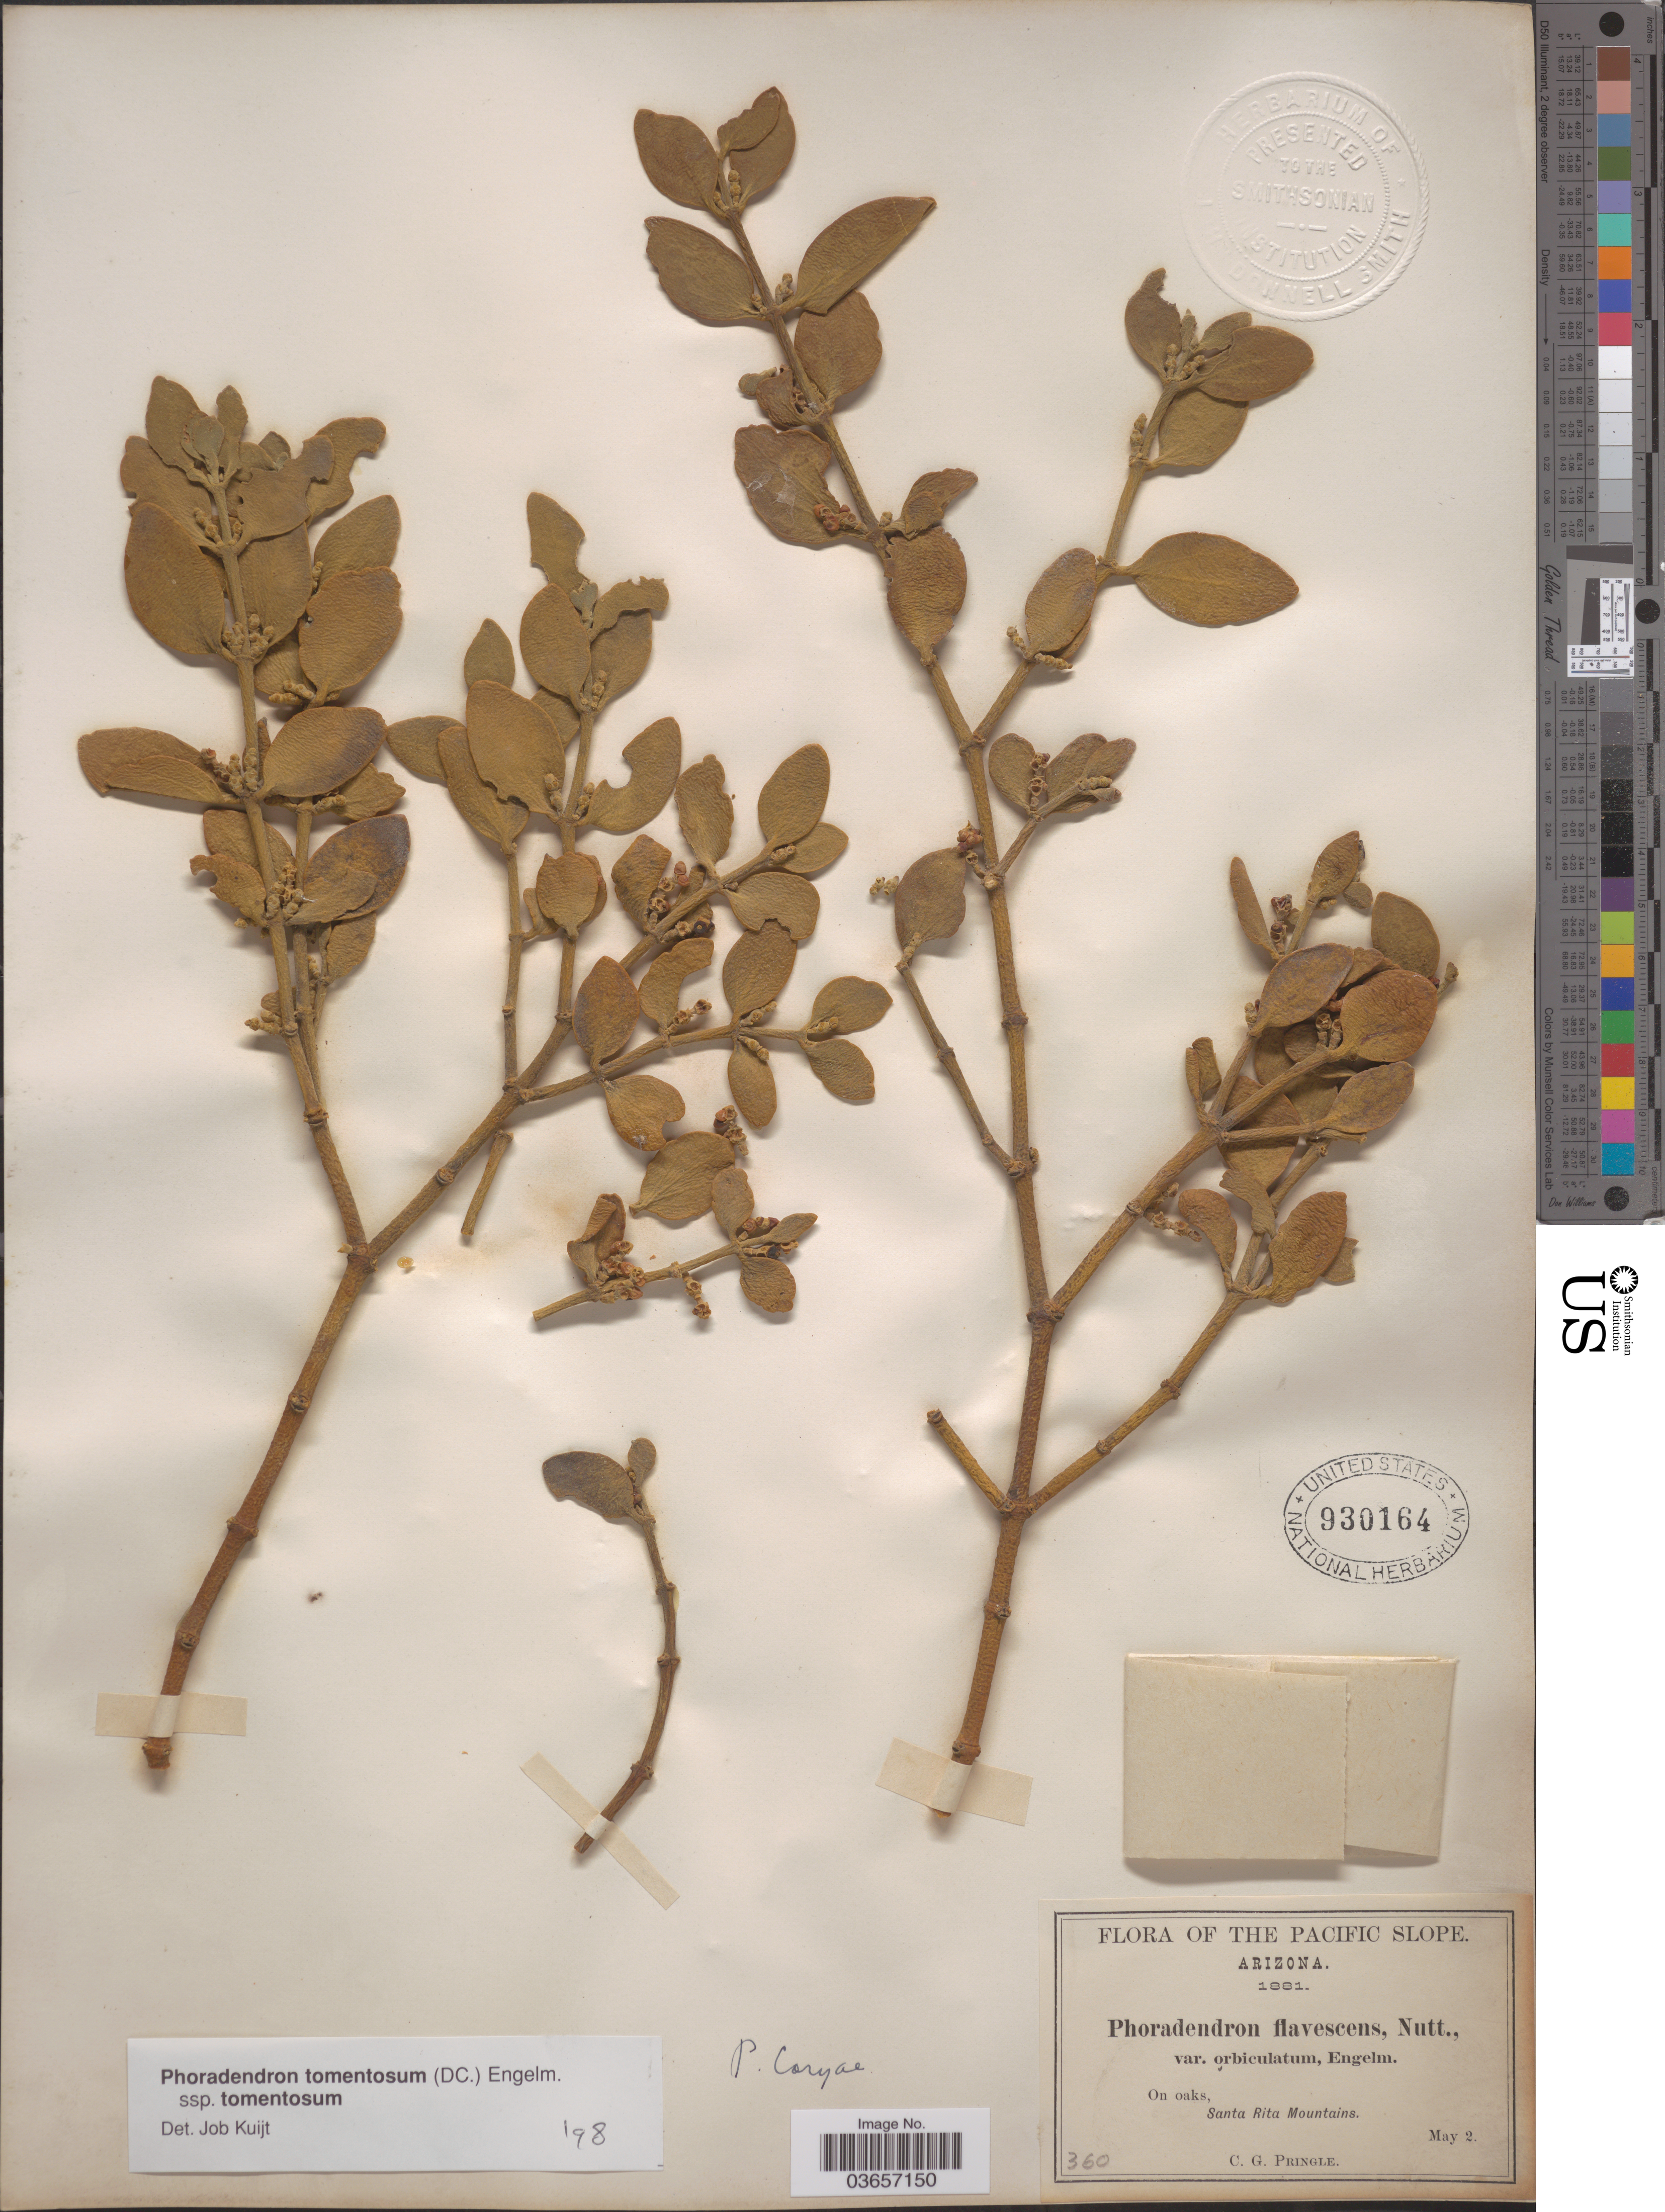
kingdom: Plantae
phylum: Tracheophyta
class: Magnoliopsida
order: Santalales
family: Viscaceae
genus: Phoradendron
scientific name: Phoradendron tomentosum subsp. tomentosum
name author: DC.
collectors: C. G. Pringle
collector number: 360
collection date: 1881-05-02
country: United States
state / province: Arizona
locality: The Pacific Slope. On oaks, Santa Rita Mountains.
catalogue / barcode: US 930164